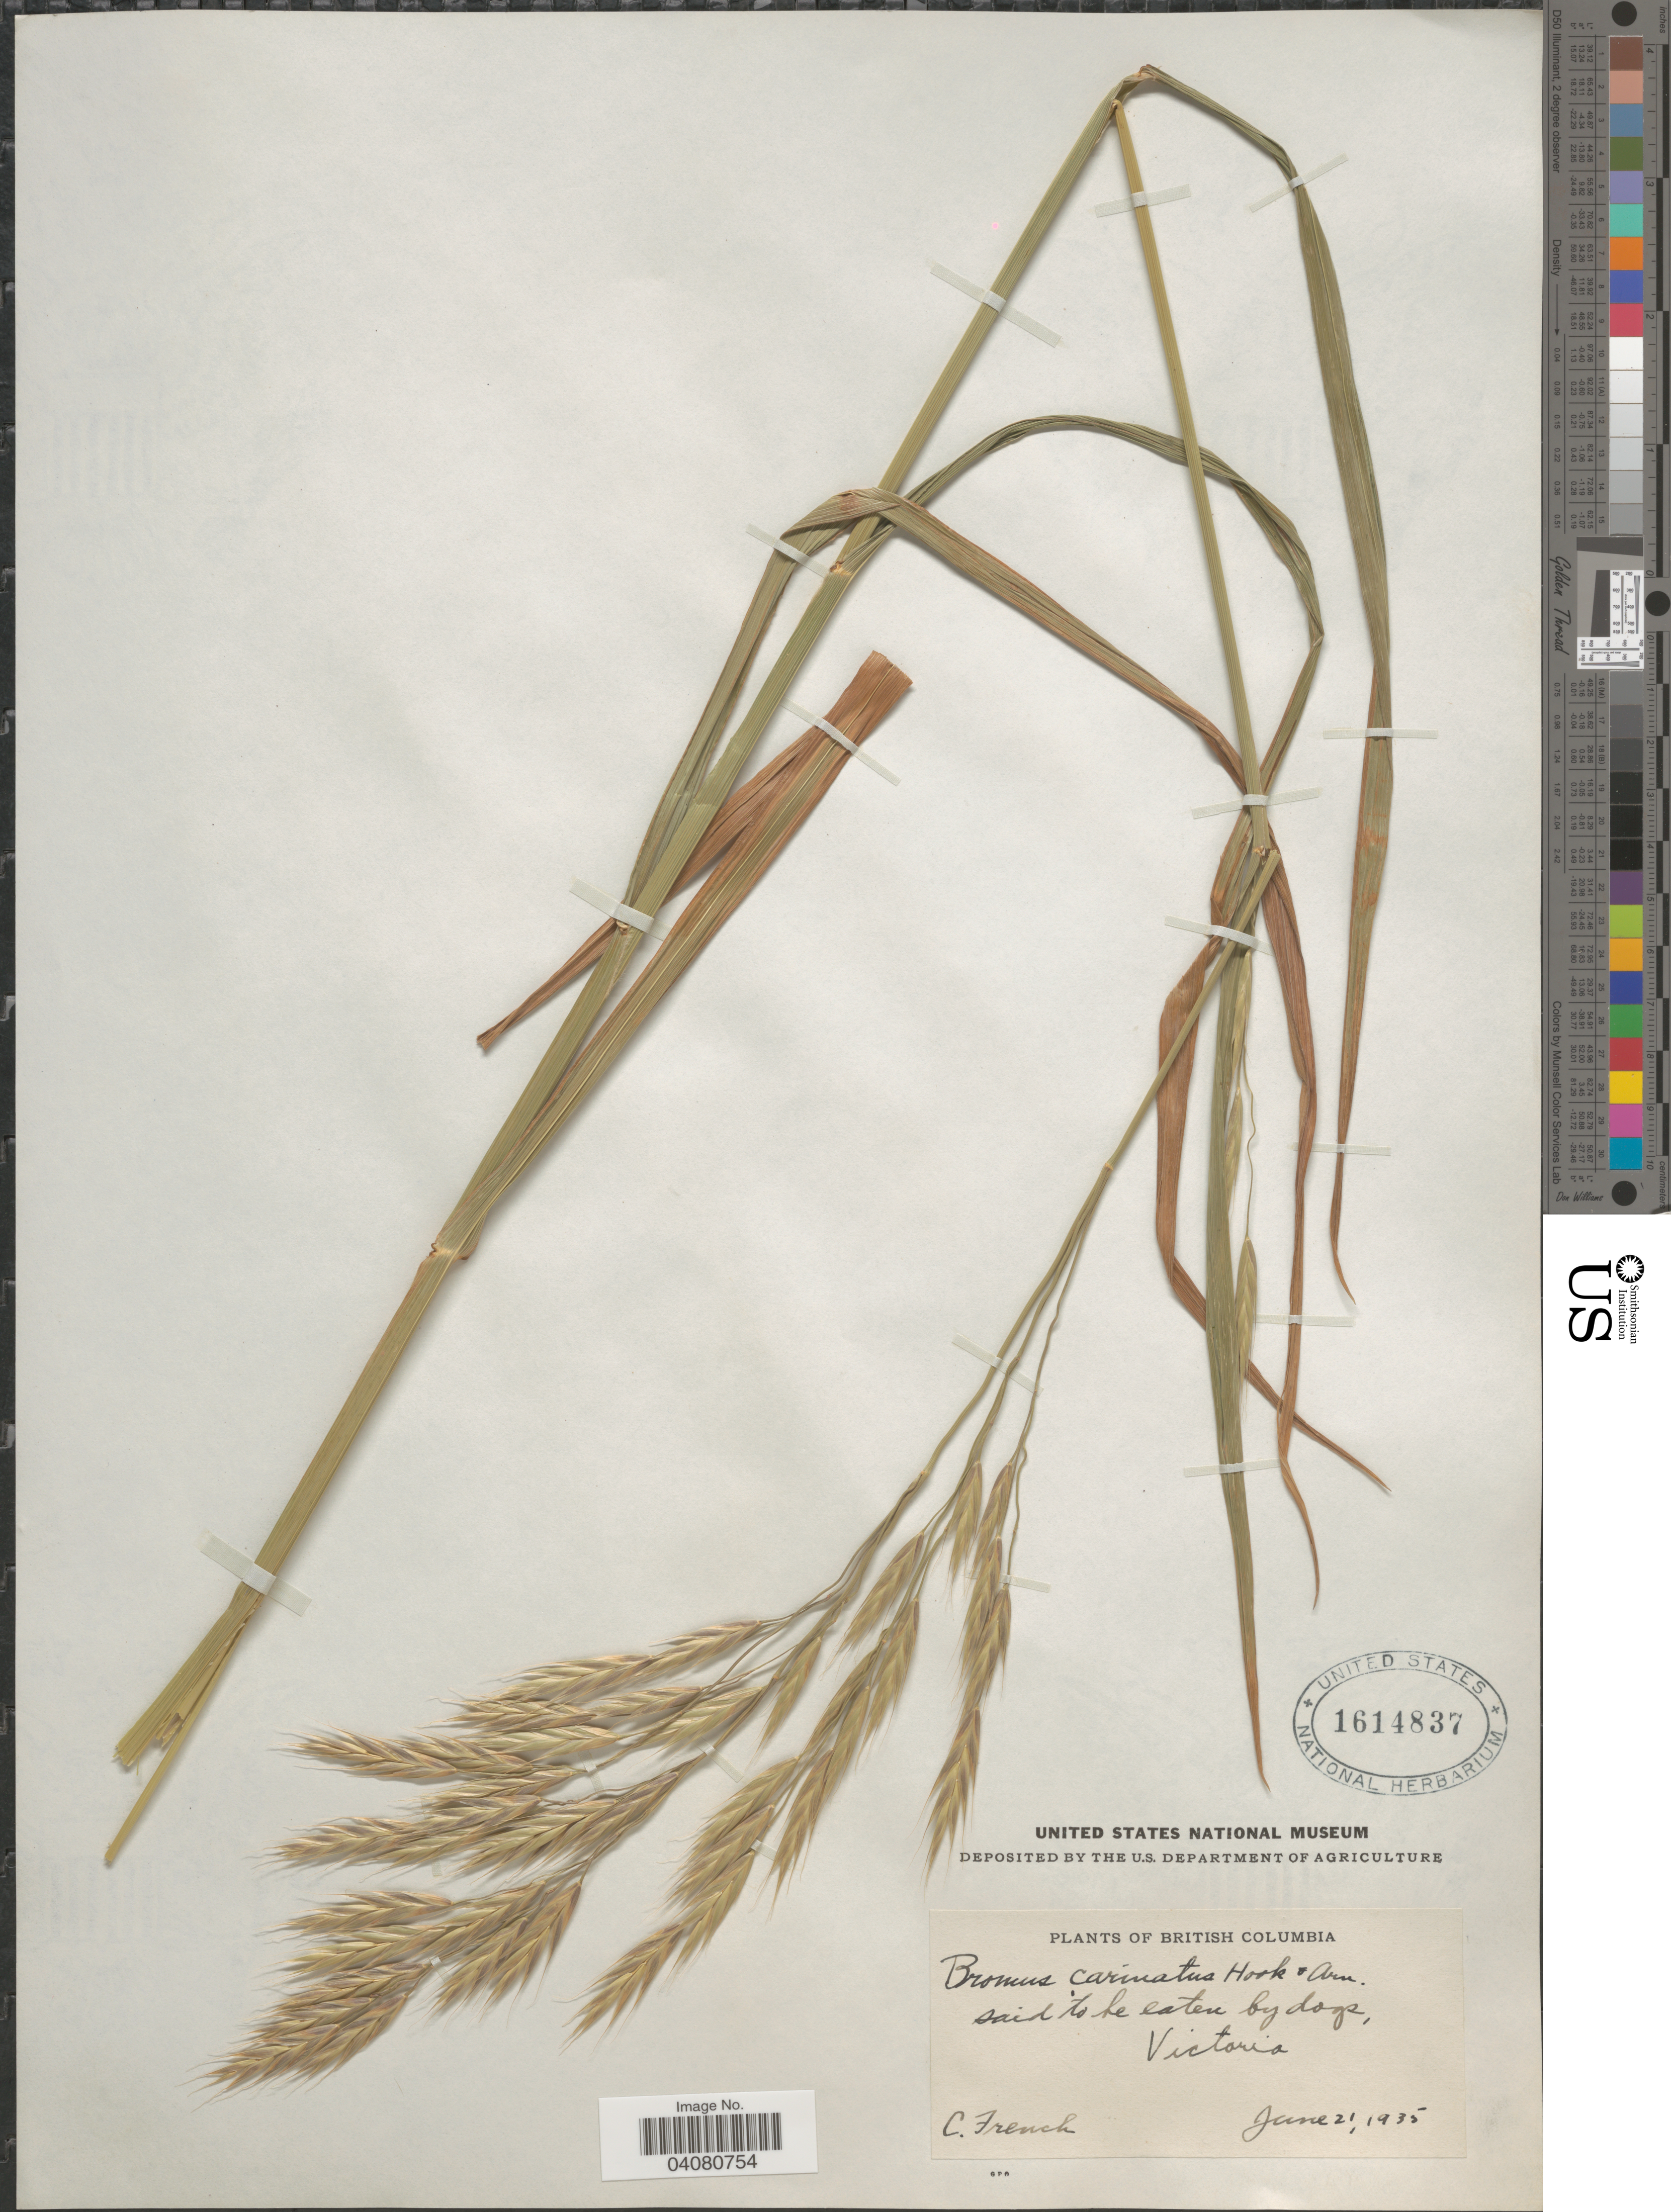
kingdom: Plantae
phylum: Tracheophyta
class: Liliopsida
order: Poales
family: Poaceae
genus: Bromus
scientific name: Bromus carinatus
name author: Hook. & Arn.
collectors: C. French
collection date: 1935-06-21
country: Canada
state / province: British Columbia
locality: Victoria.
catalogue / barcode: US 1614837